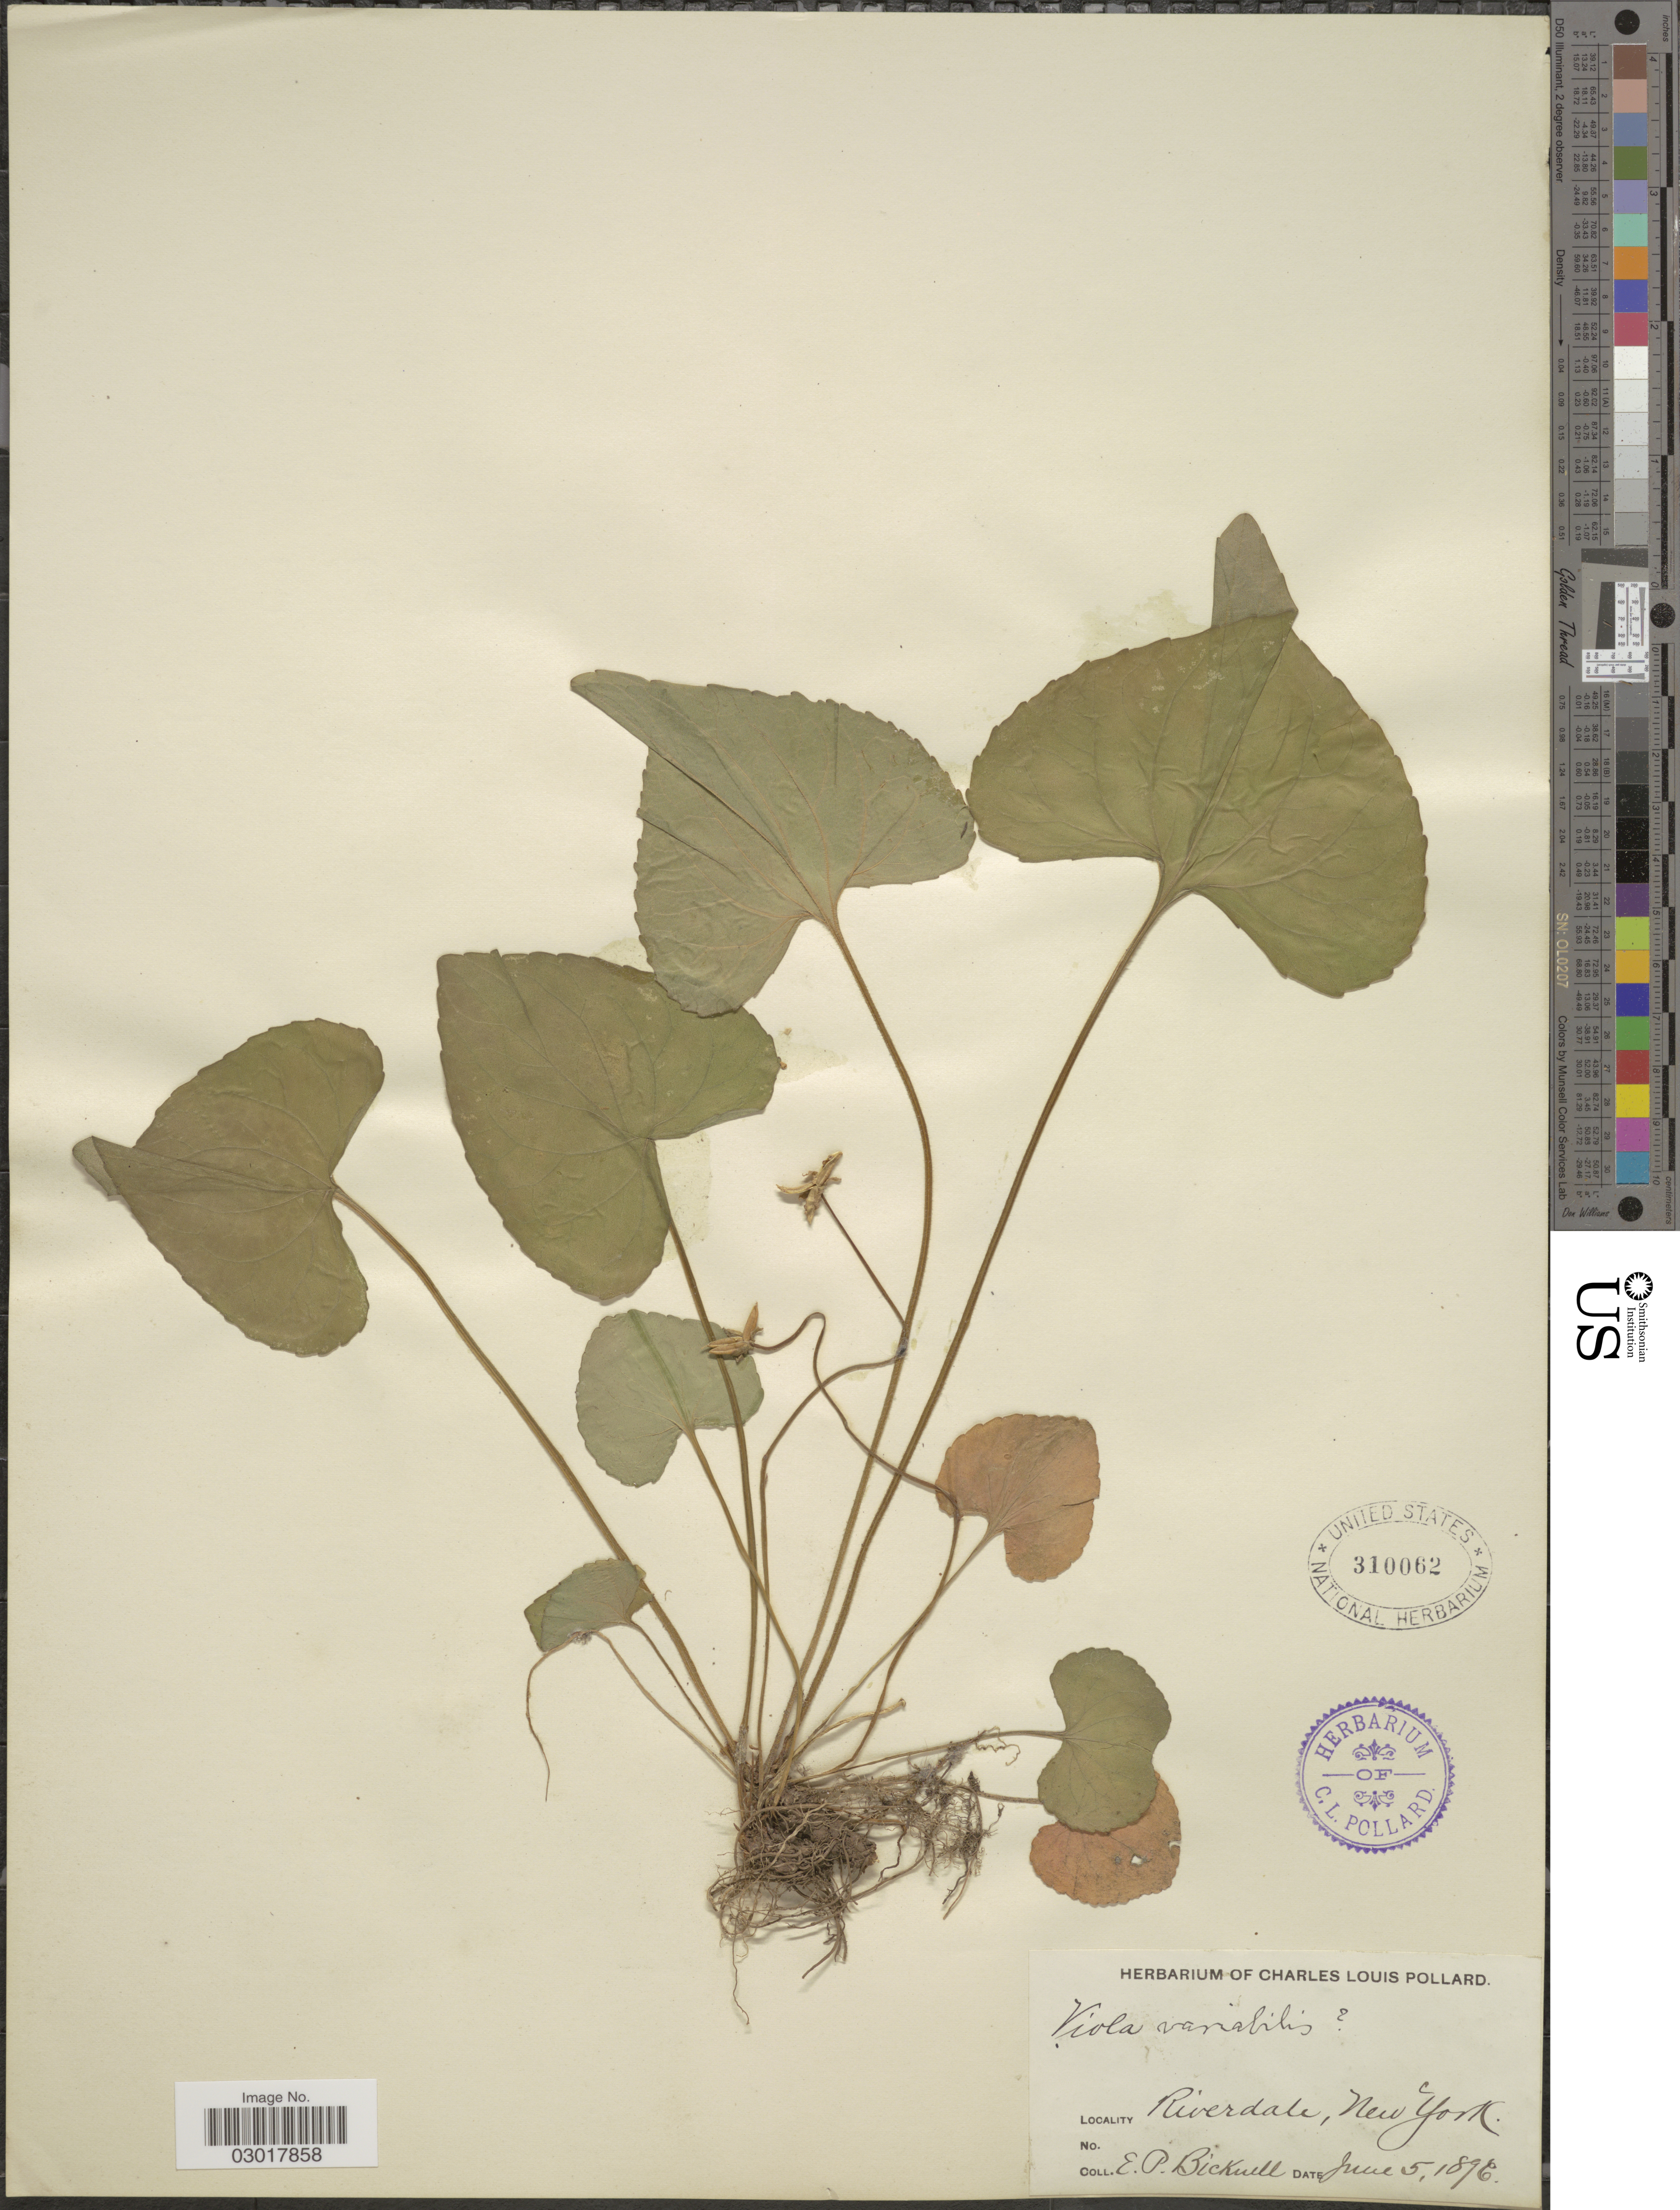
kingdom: Plantae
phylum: Tracheophyta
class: Magnoliopsida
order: Malpighiales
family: Violaceae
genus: Viola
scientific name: Viola variabilis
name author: Greene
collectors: E. P. Bicknell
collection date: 1896-06-05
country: United States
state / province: New York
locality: Riverdale.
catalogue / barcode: US 310062